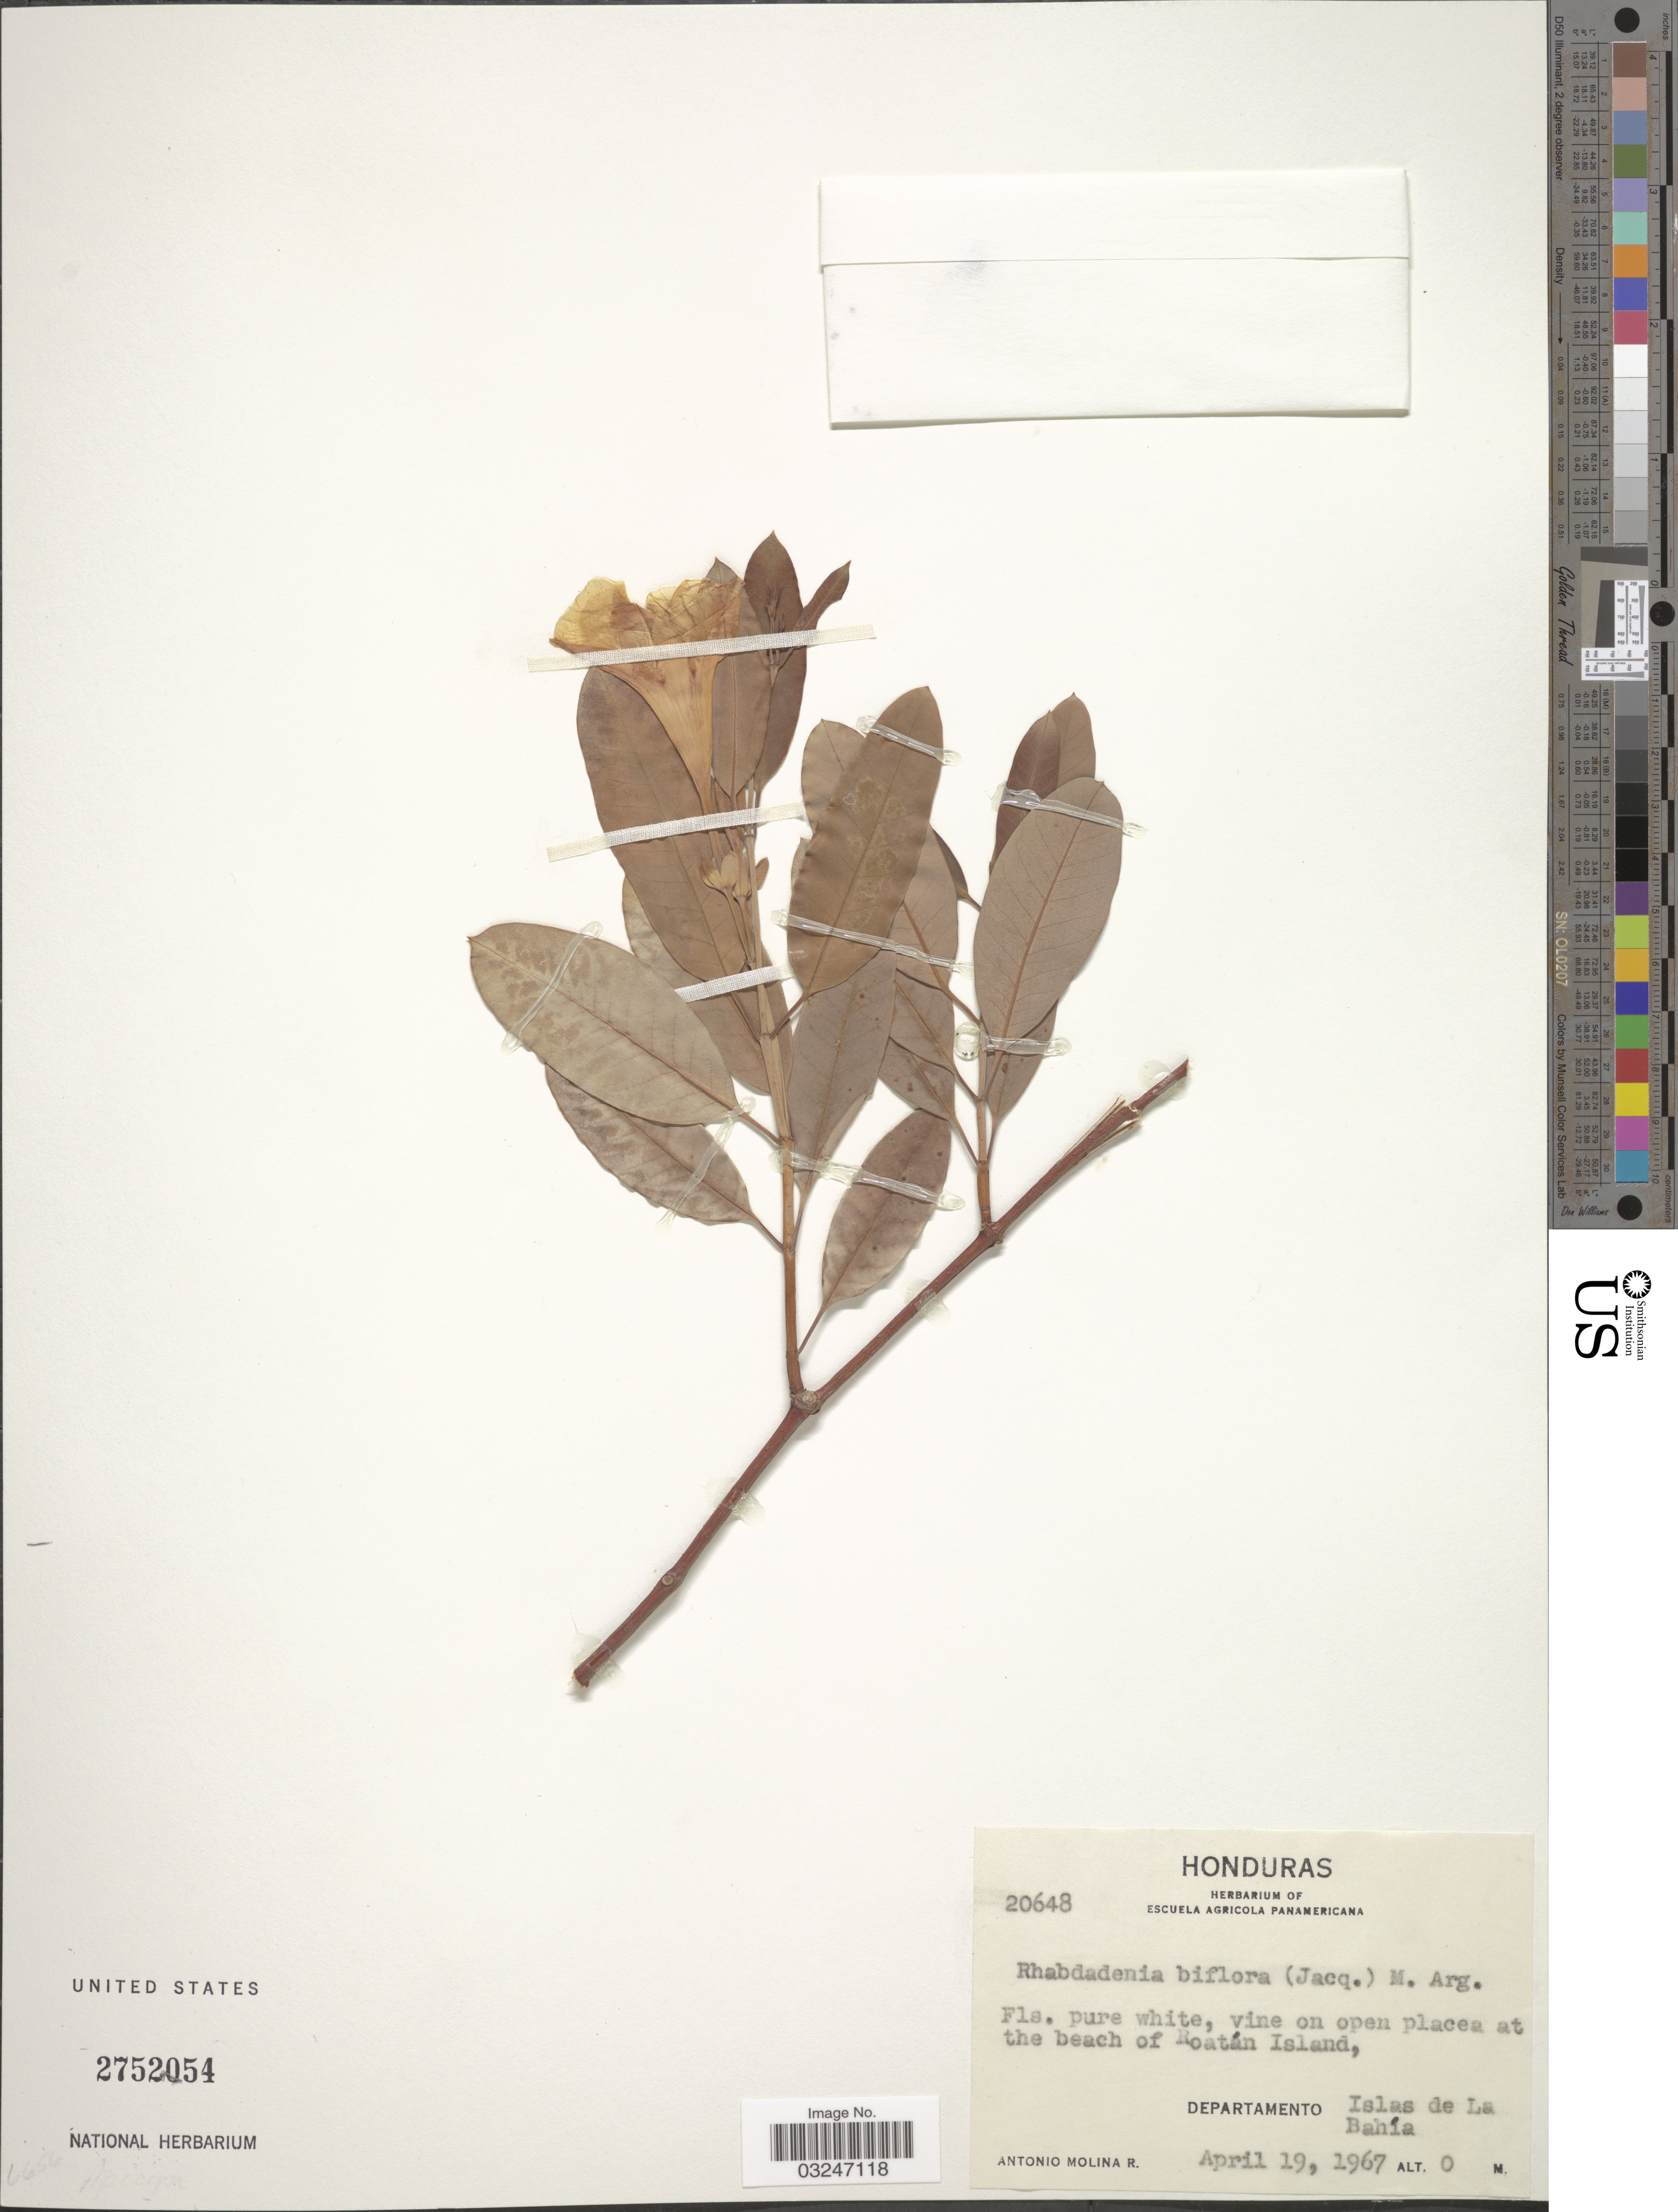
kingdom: Plantae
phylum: Tracheophyta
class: Magnoliopsida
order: Gentianales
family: Apocynaceae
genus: Rhabdadenia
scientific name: Rhabdadenia biflora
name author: (Jacq.) Müll. Arg.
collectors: A. Molina R.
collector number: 20648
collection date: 1967-04-19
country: Honduras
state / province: Islas de la Bahía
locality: Vine on open places at the beach of Roatán Island, Departamento Islas de La Bahía.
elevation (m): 0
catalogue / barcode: US 2752054